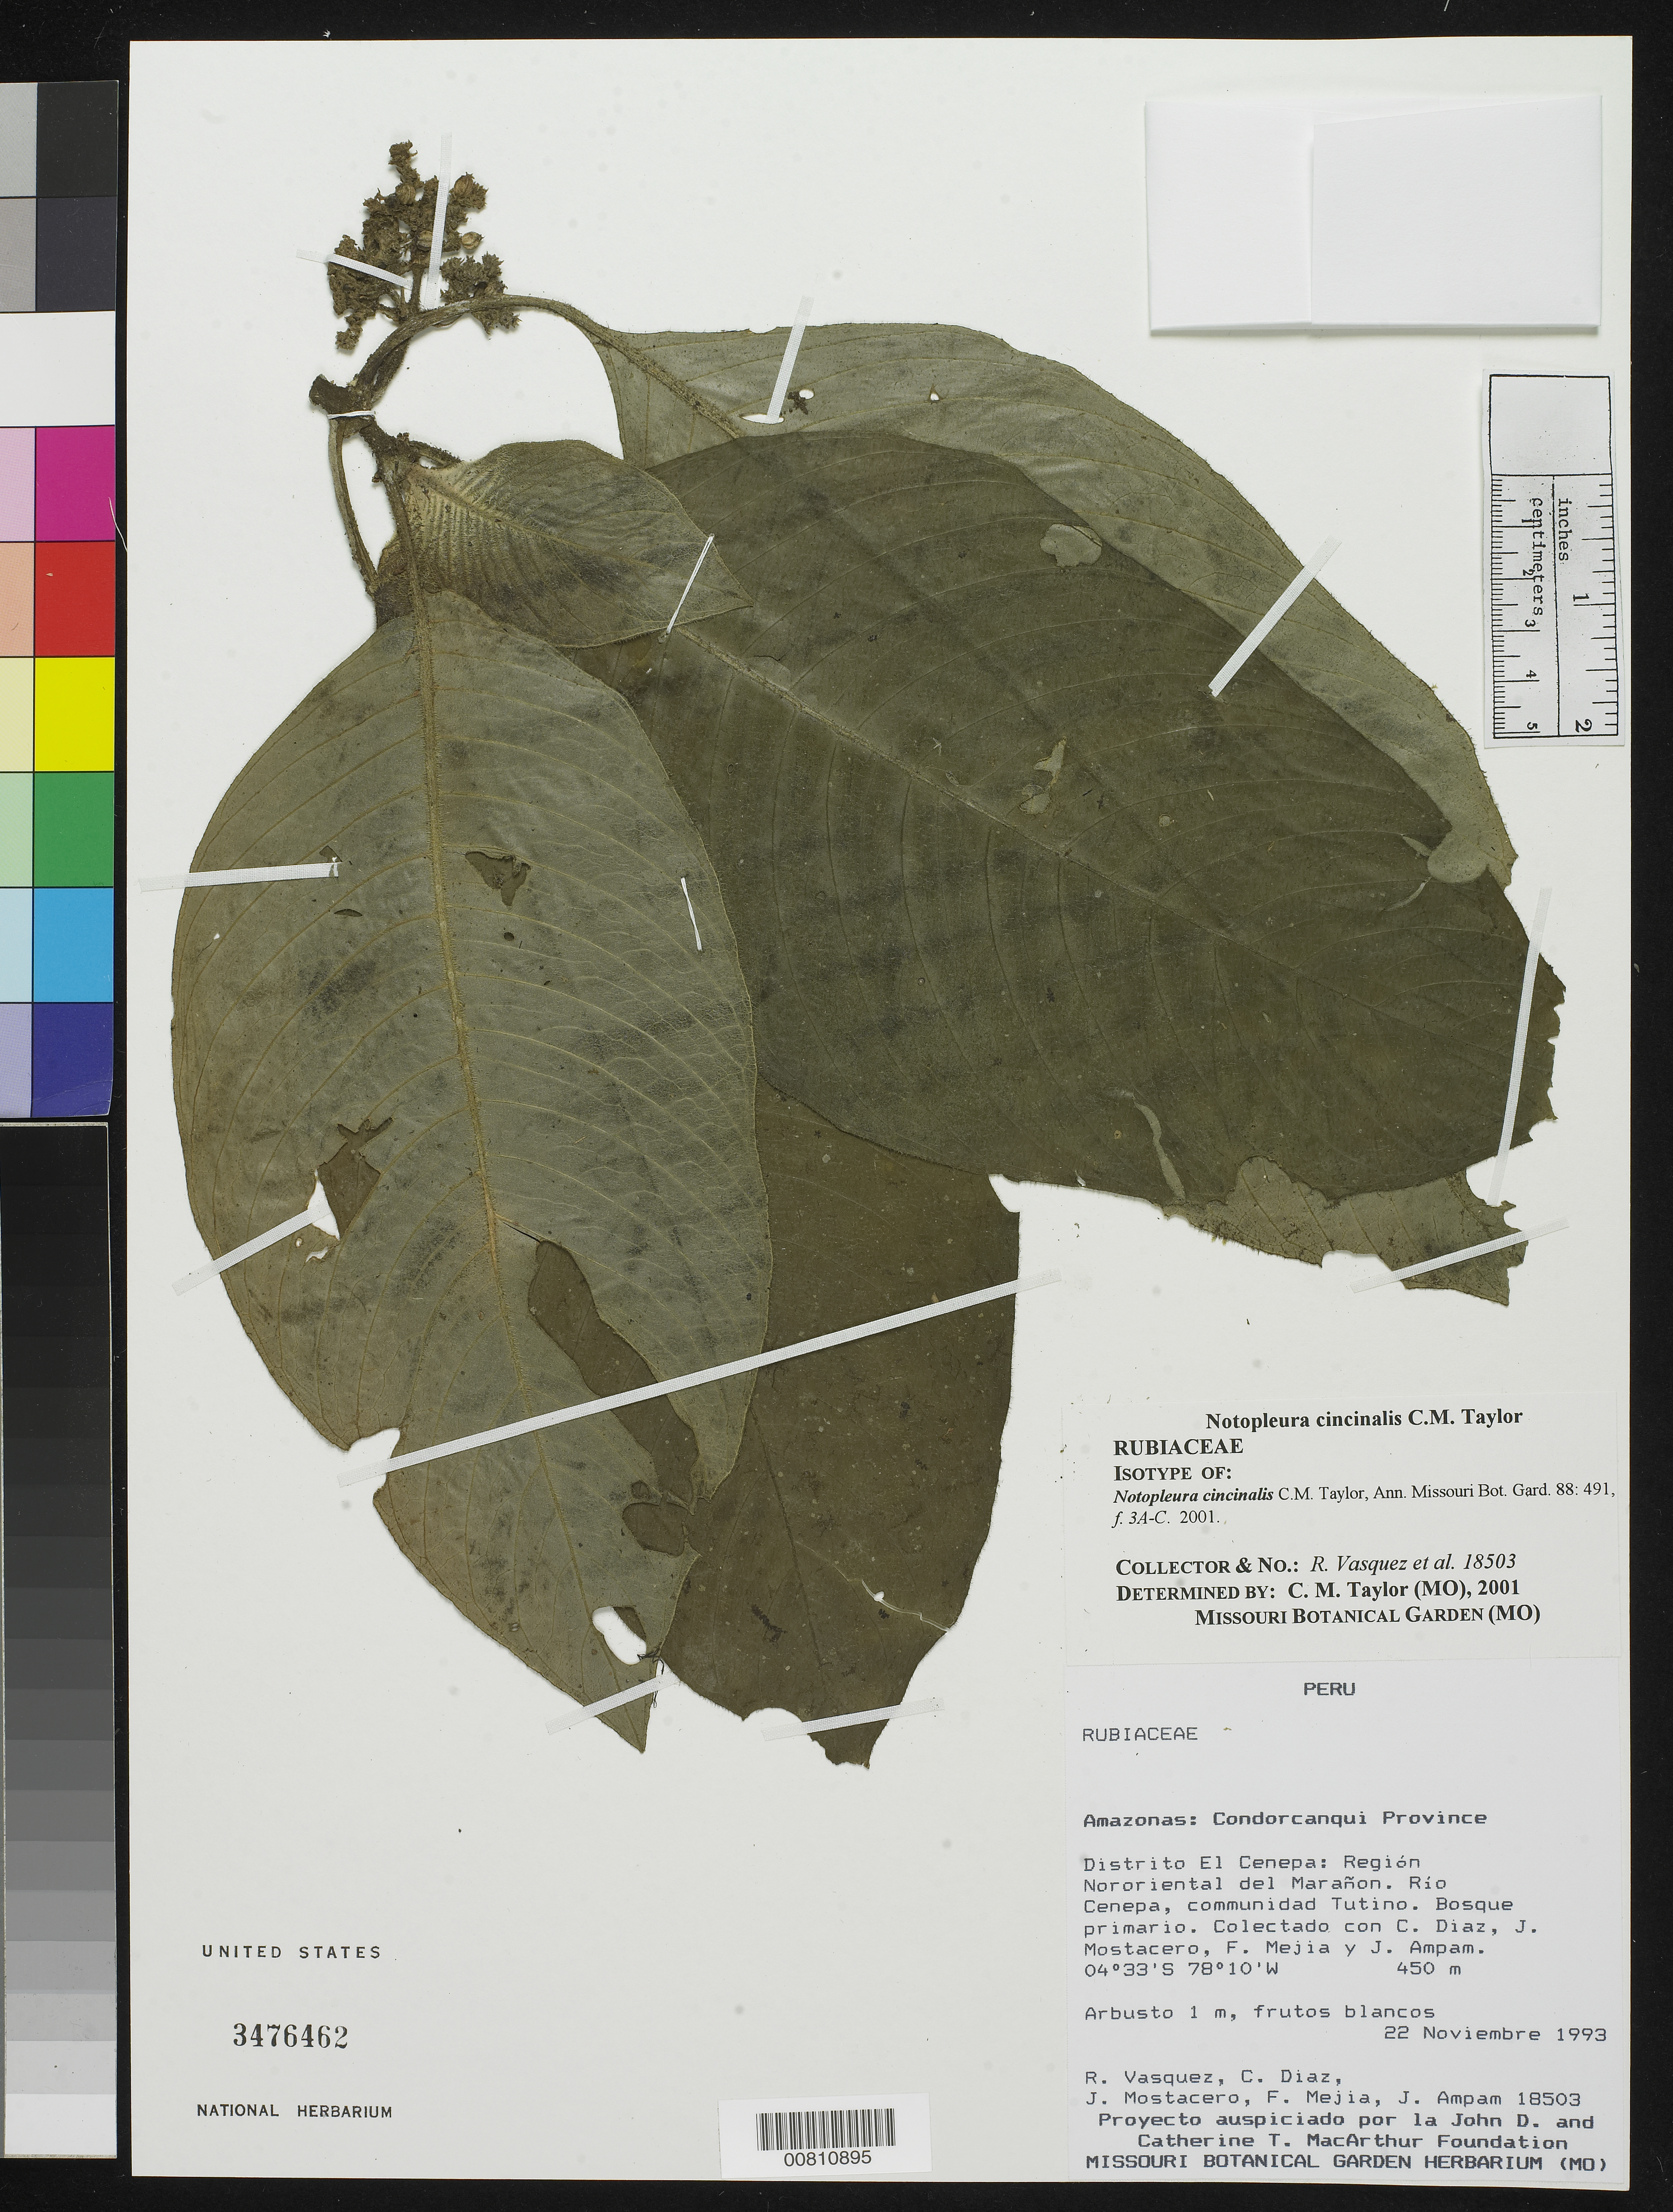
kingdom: Plantae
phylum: Tracheophyta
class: Magnoliopsida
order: Gentianales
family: Rubiaceae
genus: Notopleura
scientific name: Notopleura cincinalis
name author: C.M. Taylor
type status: Isotype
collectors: R. Vasquez, C. Díaz, J. Mostacero, F. Mejia & J. Ampam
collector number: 18503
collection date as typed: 22 Nov 1993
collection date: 1993-11-22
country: Peru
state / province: Amazonas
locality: Amazonas: Condorcanqui Province. Distrito El Cenepa: Región Nororiental del Marañon. Río Cenepa, communidad Tutino.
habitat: Bosque primario.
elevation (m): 450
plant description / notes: Holotype at MO.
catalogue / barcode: US 3476462